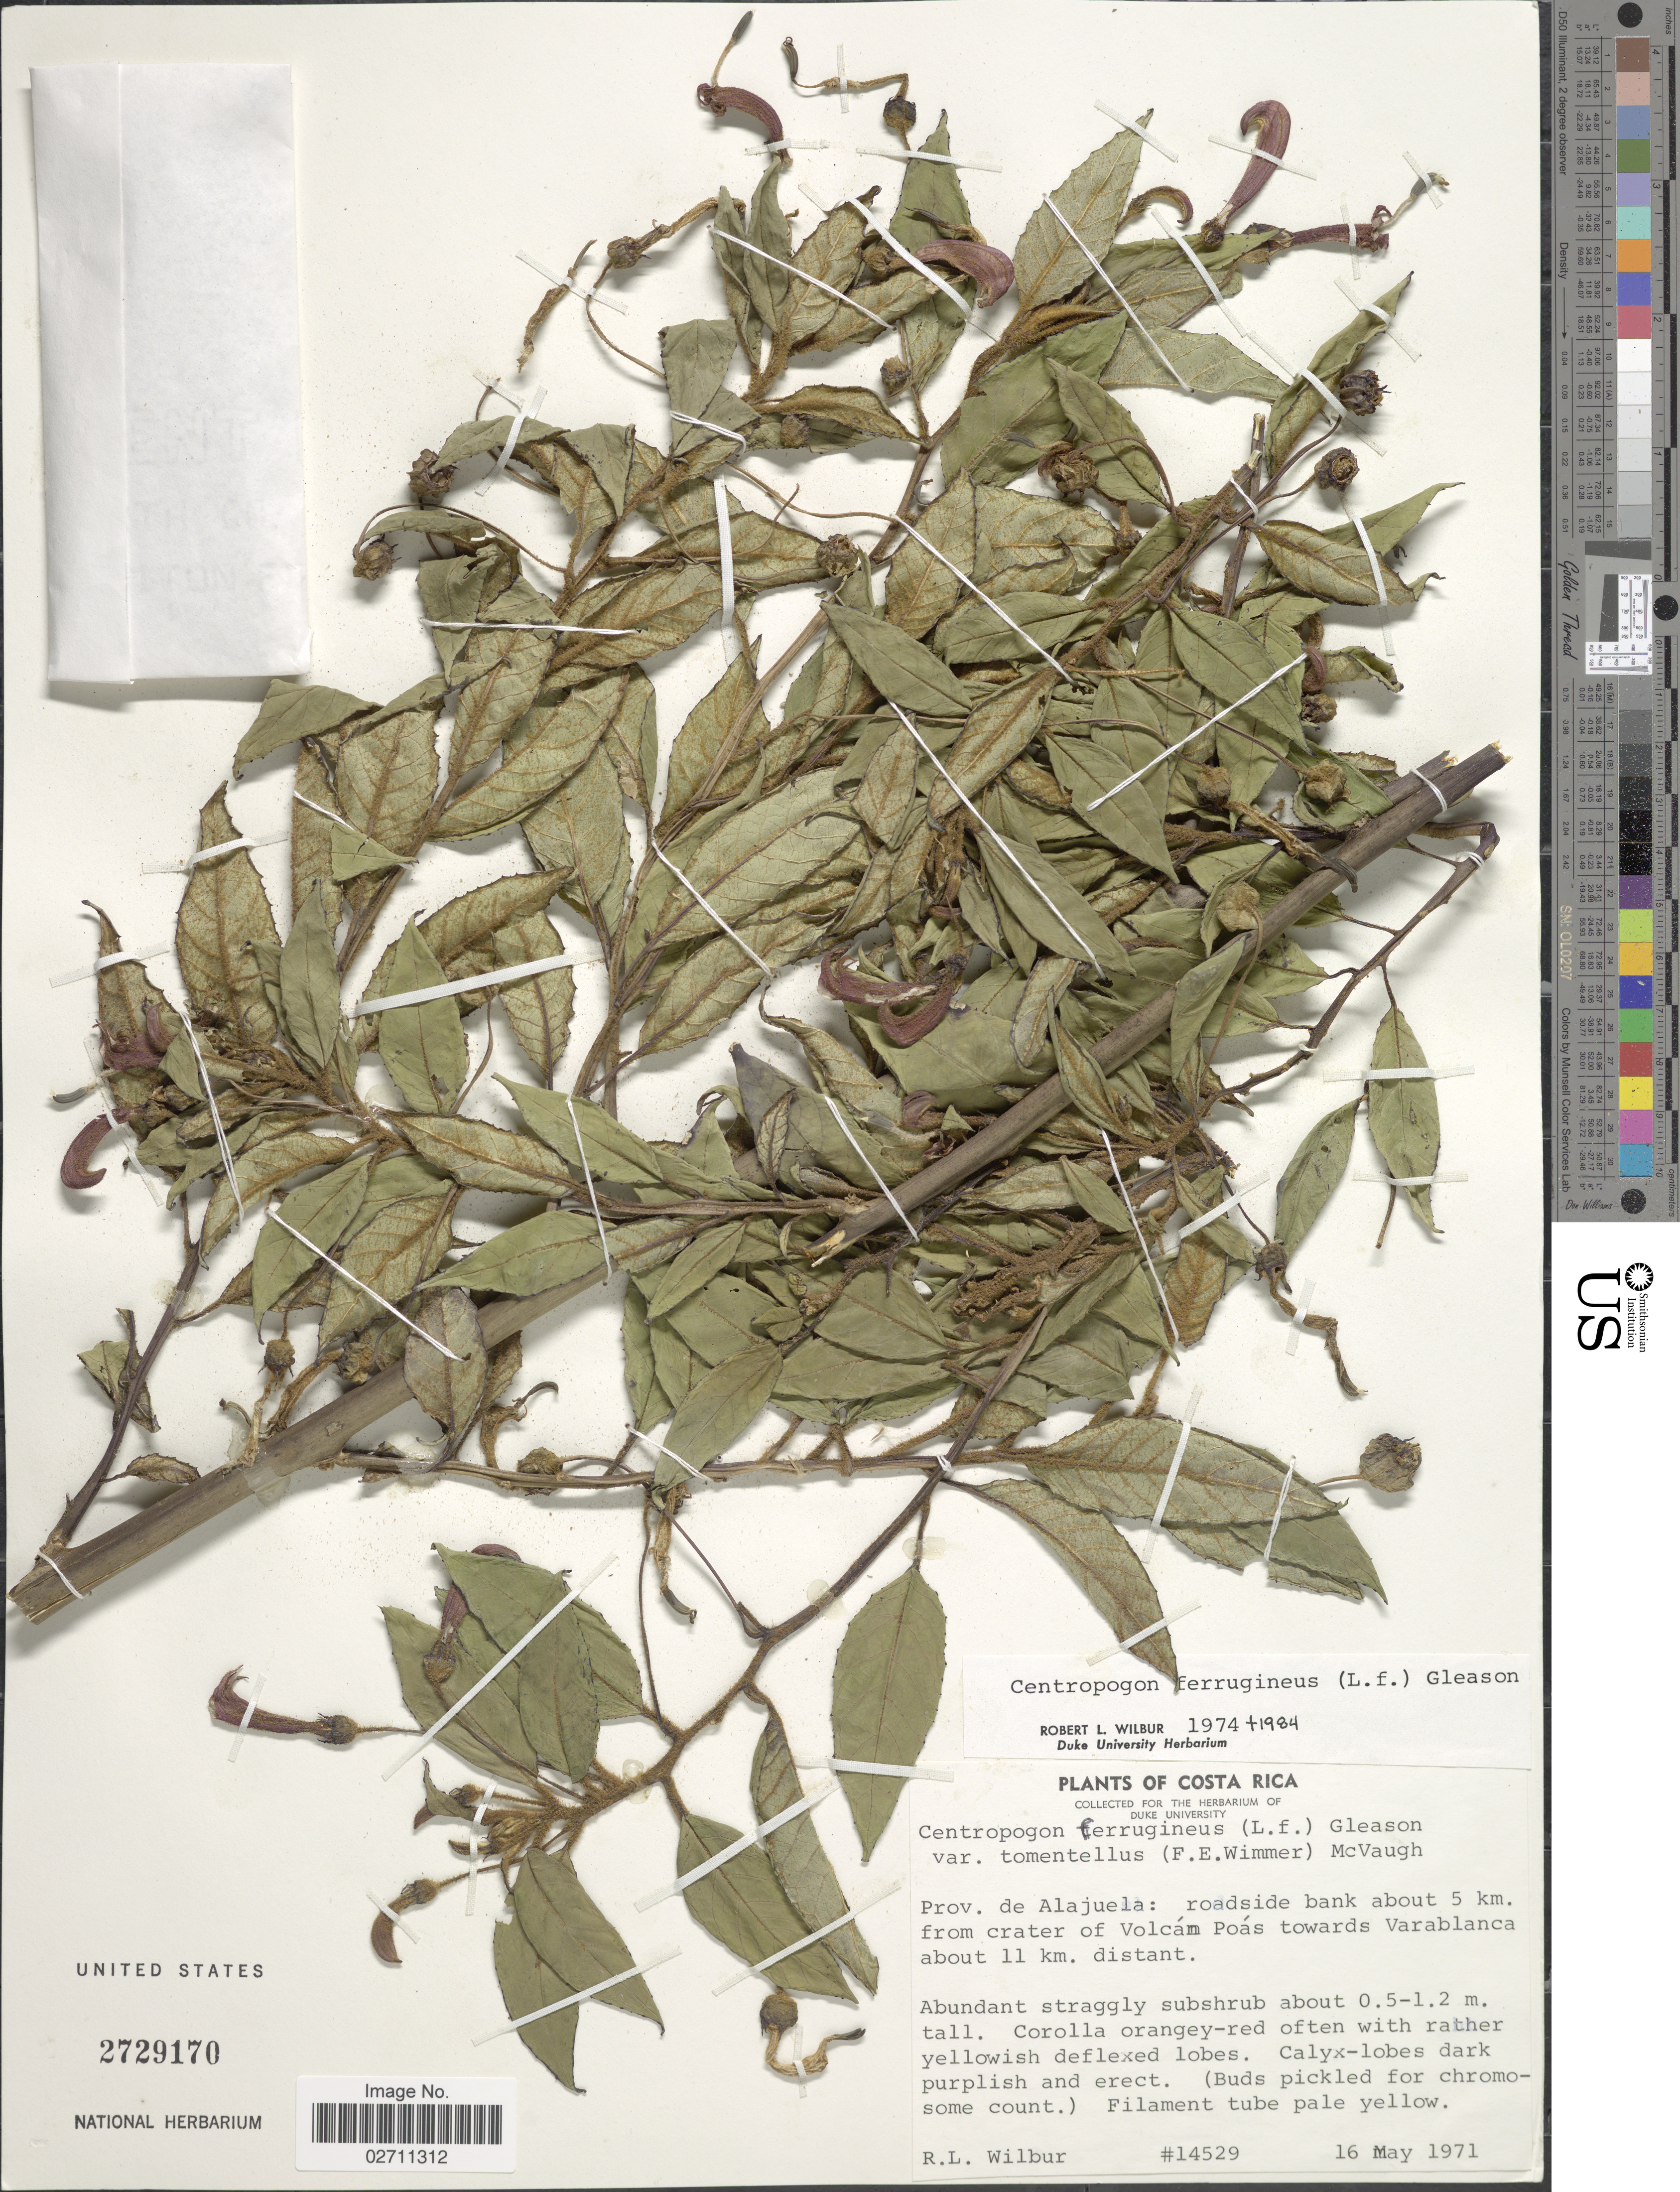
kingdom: Plantae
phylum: Tracheophyta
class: Magnoliopsida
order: Asterales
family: Campanulaceae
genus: Centropogon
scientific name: Centropogon ferrugineus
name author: (L. f.) Gleason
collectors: R. L. Wilbur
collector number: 14529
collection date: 1971-05-16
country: Costa Rica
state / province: Alajuela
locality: Roadside bank about 5 km. from crater of Volcan Poas towards Varablanca about 11 km. distant.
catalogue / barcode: US 2729170